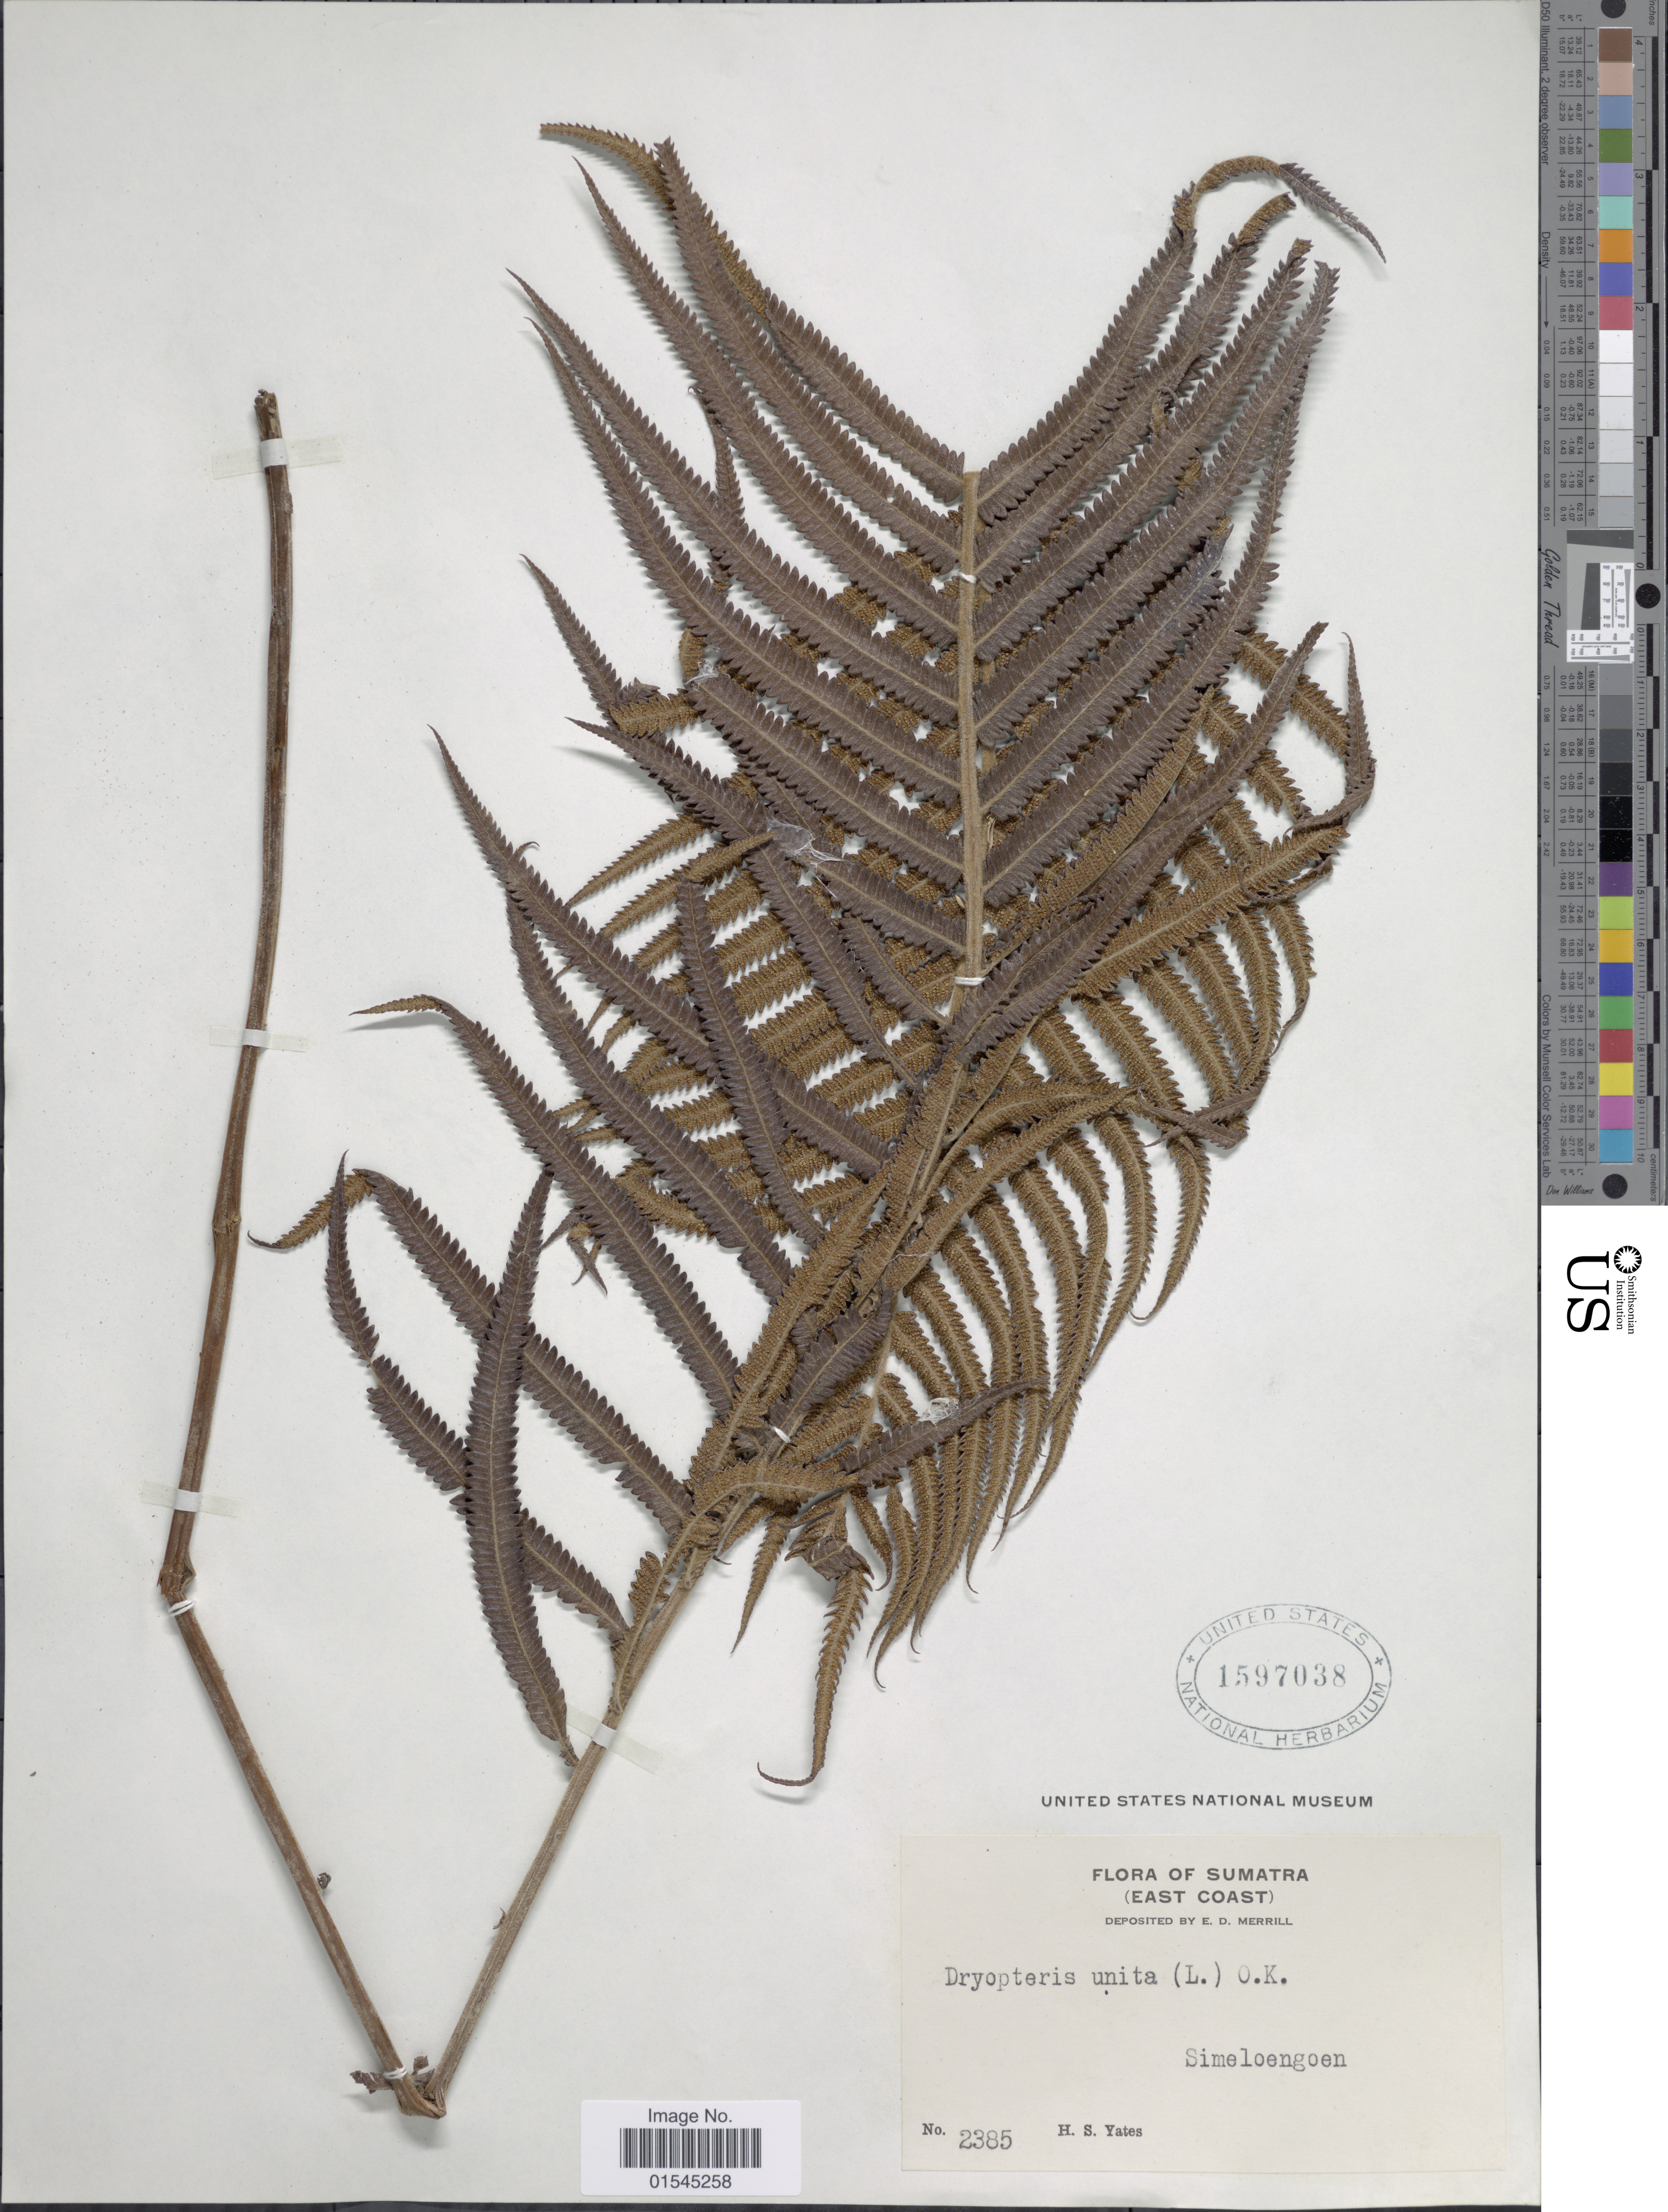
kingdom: Plantae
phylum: Tracheophyta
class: Polypodiopsida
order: Polypodiales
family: Thelypteridaceae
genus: Sphaerostephanos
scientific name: Sphaerostephanos unitus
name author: (L.) Holttum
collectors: H. S. Yates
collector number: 2385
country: Indonesia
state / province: Sumatra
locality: Sumatra (East Coast). Simeloengoen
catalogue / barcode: US 1597038